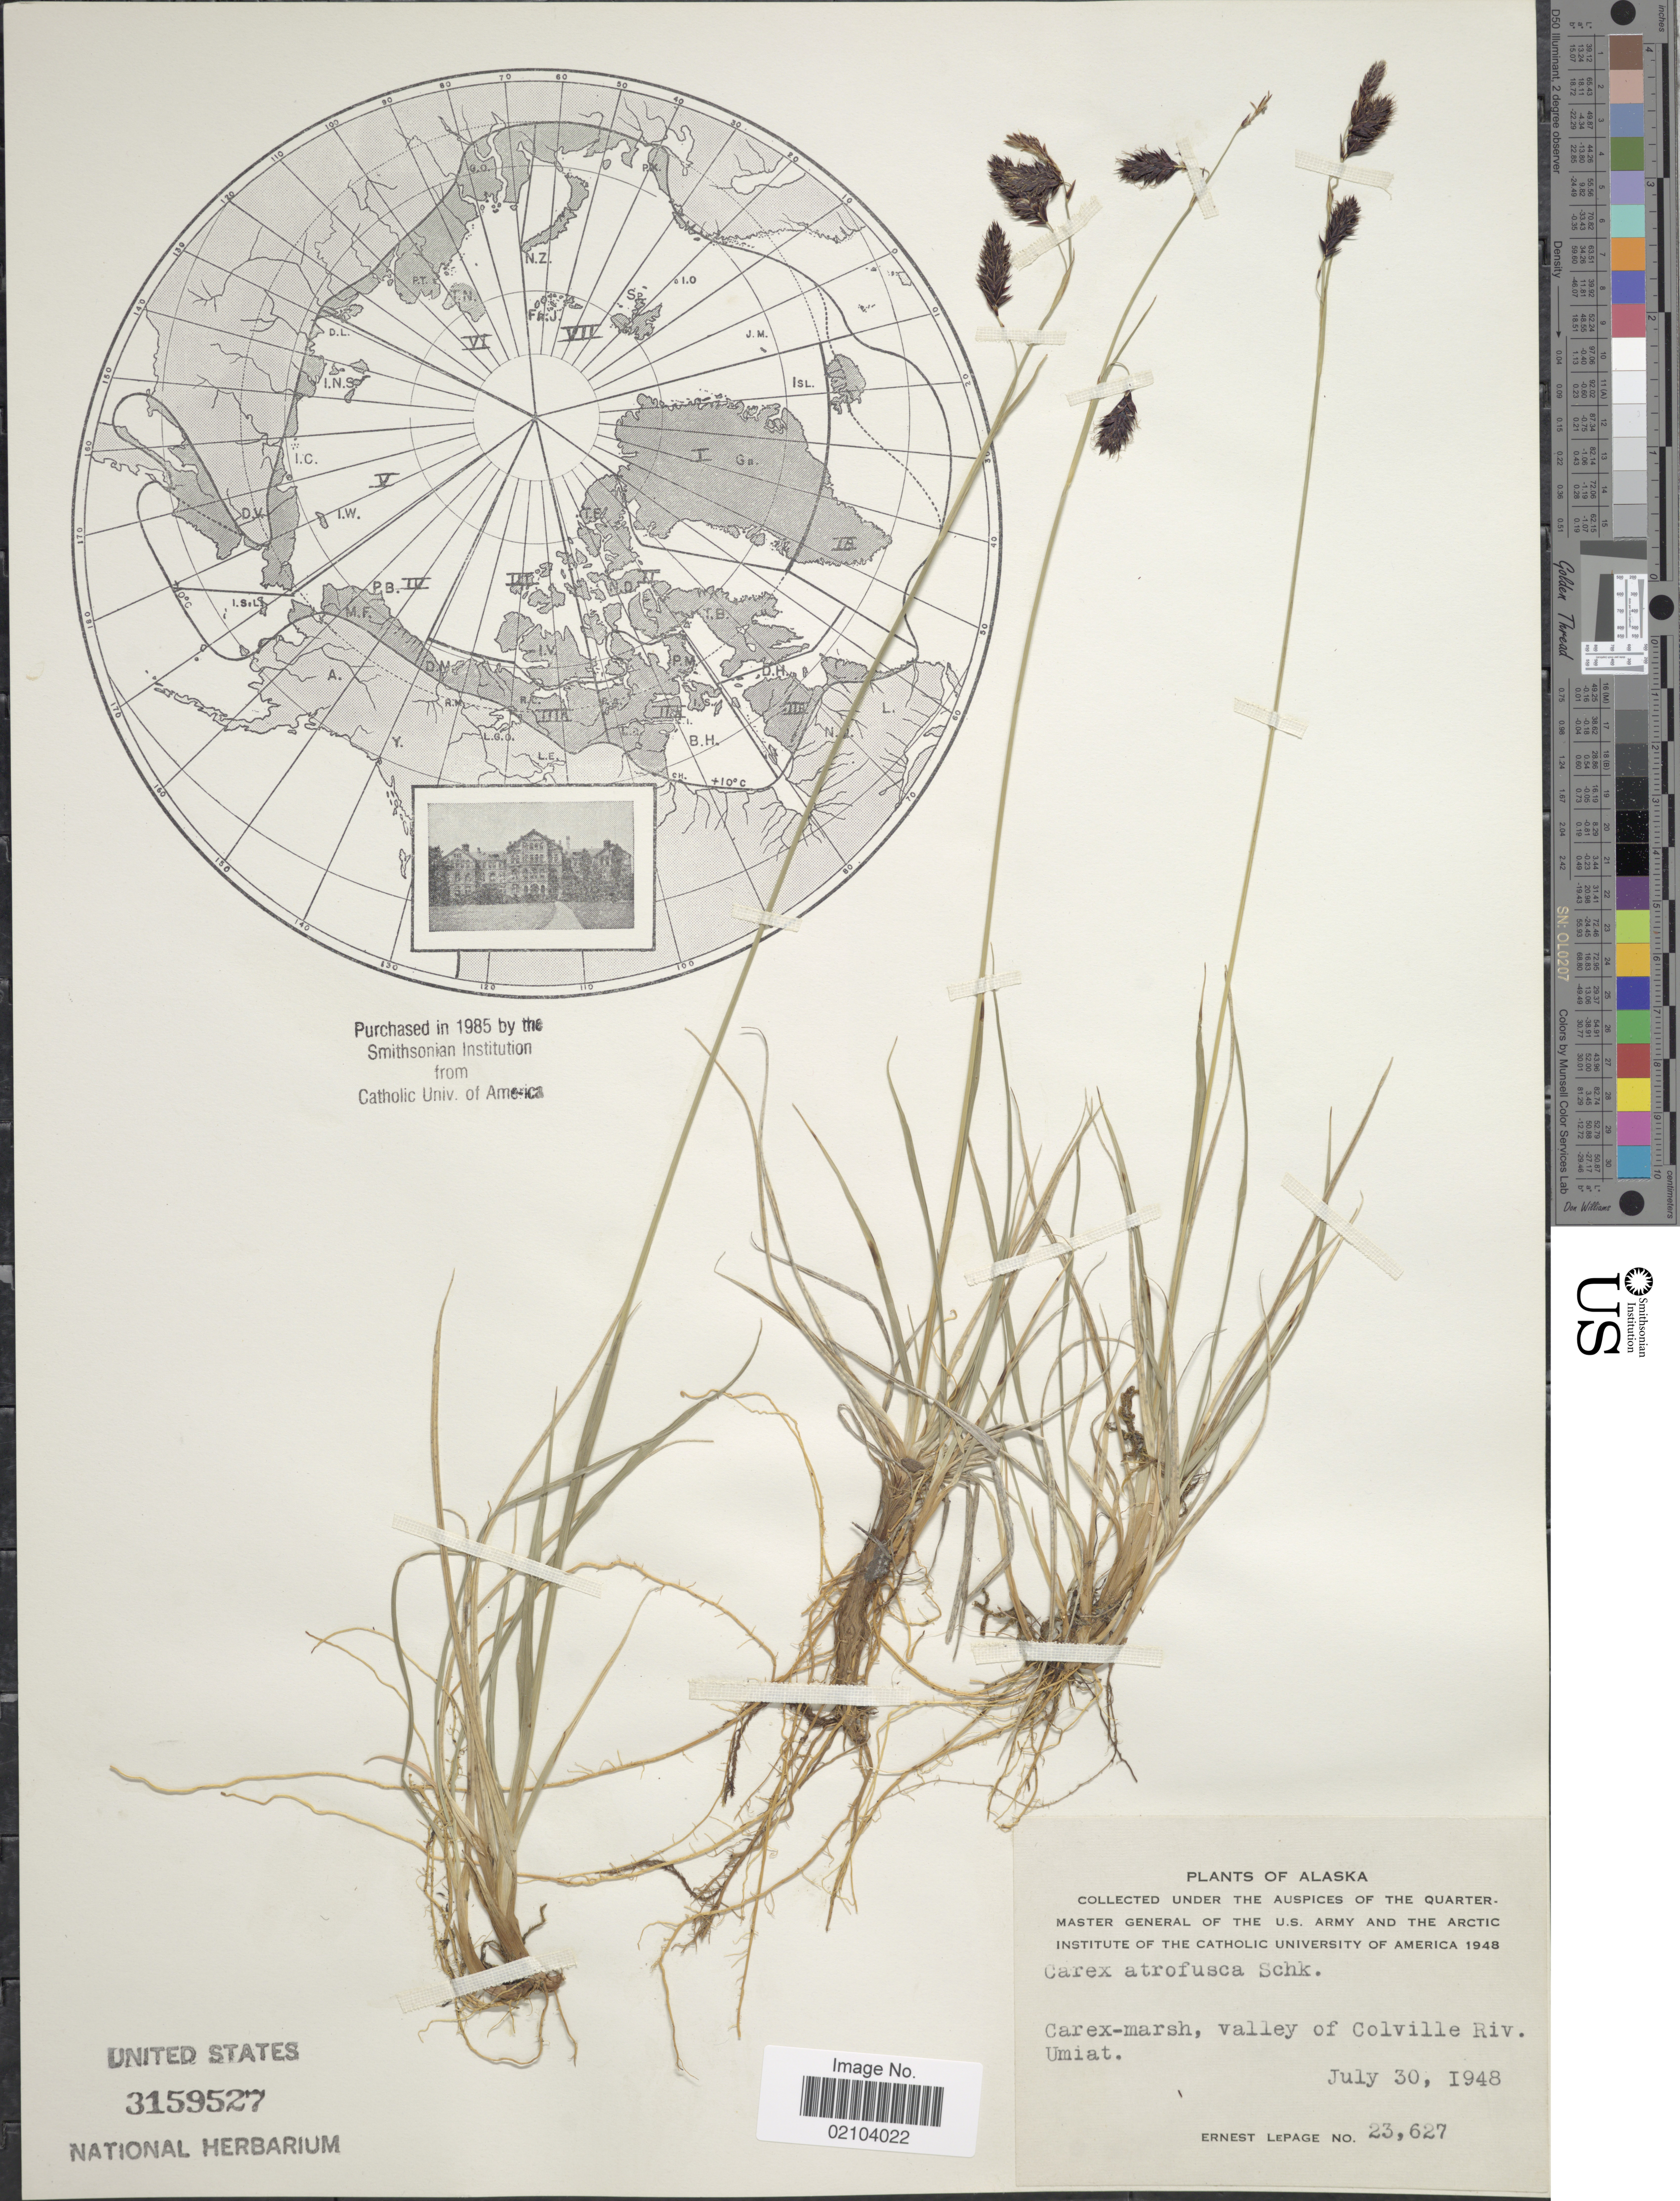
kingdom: Plantae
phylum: Tracheophyta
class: Liliopsida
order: Poales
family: Cyperaceae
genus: Carex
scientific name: Carex atrofusca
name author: Schkuhr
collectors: E. Lepage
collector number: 23627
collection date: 1948-07-30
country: United States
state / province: Alaska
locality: Carex-marsh, valley of Colville Riv. Umiat.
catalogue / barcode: US 3159527